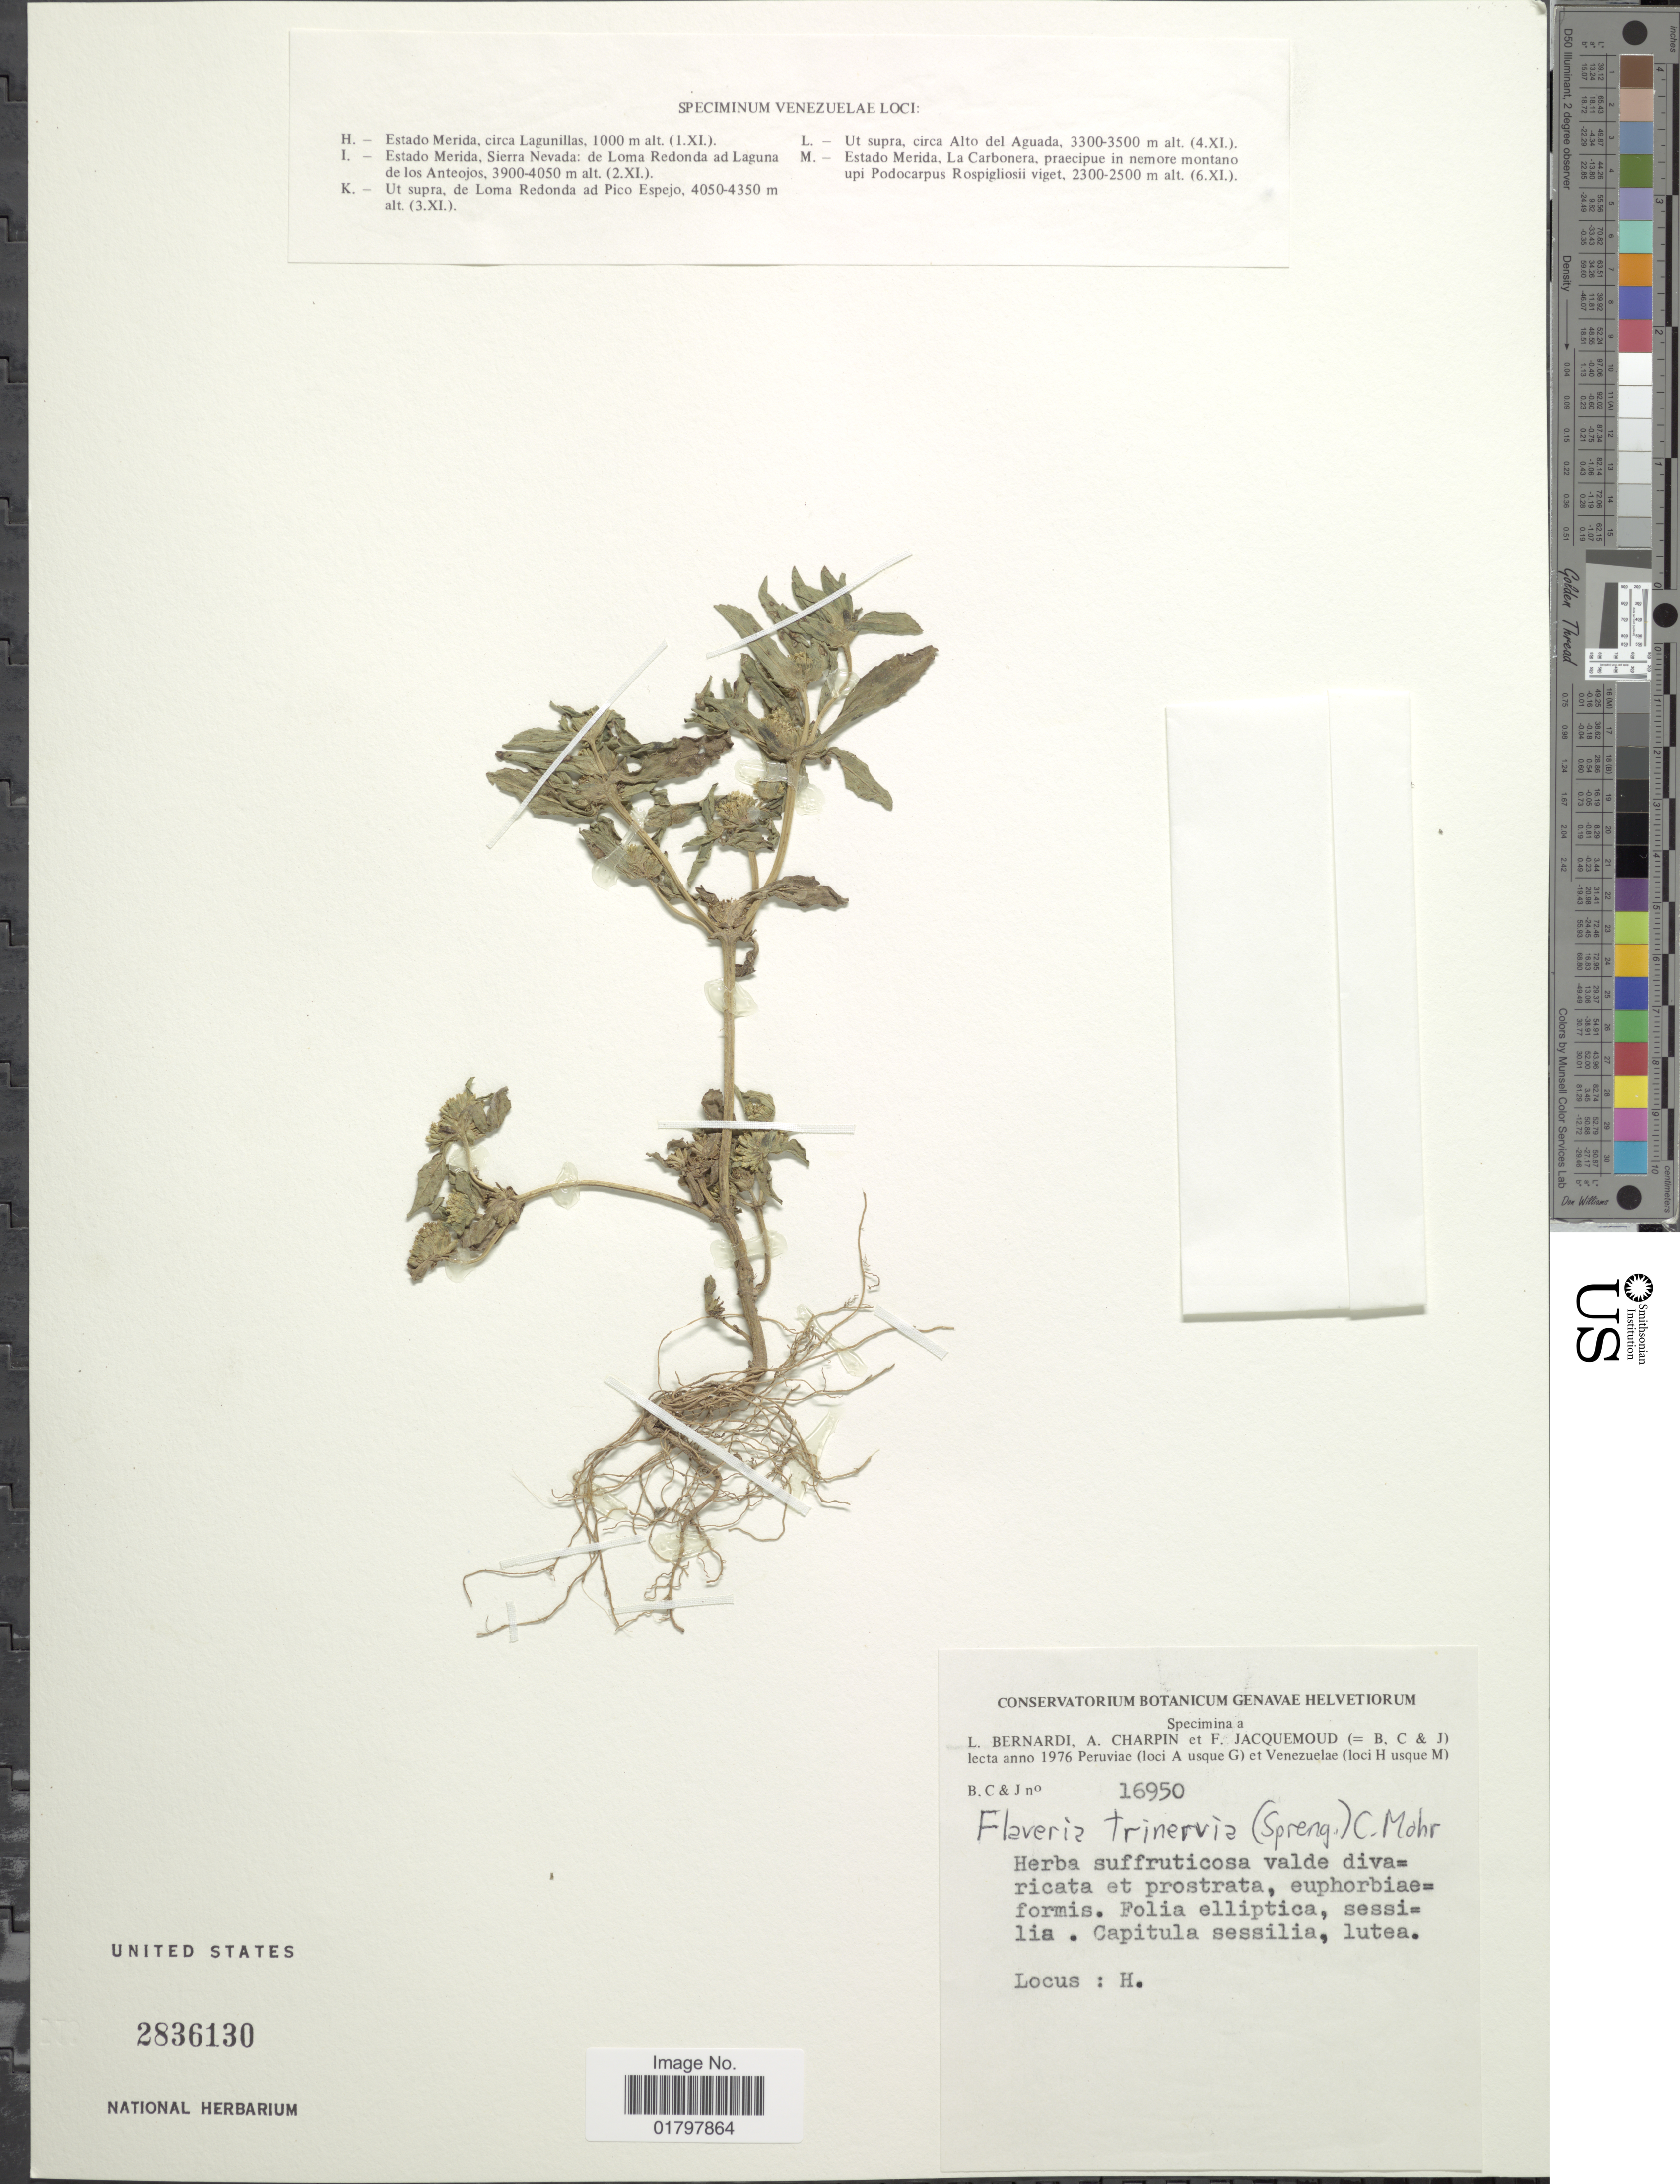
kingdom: Plantae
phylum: Tracheophyta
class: Magnoliopsida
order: Asterales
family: Asteraceae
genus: Flaveria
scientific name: Flaveria trinervia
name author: (Spreng.) C. Mohr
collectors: L. Bernardi, A. Charpin & F. Jacquemoud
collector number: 16950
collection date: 1976-11-01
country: Venezuela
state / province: Mérida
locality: Estado Merida, circa Lagunillas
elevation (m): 1000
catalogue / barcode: US 2836130